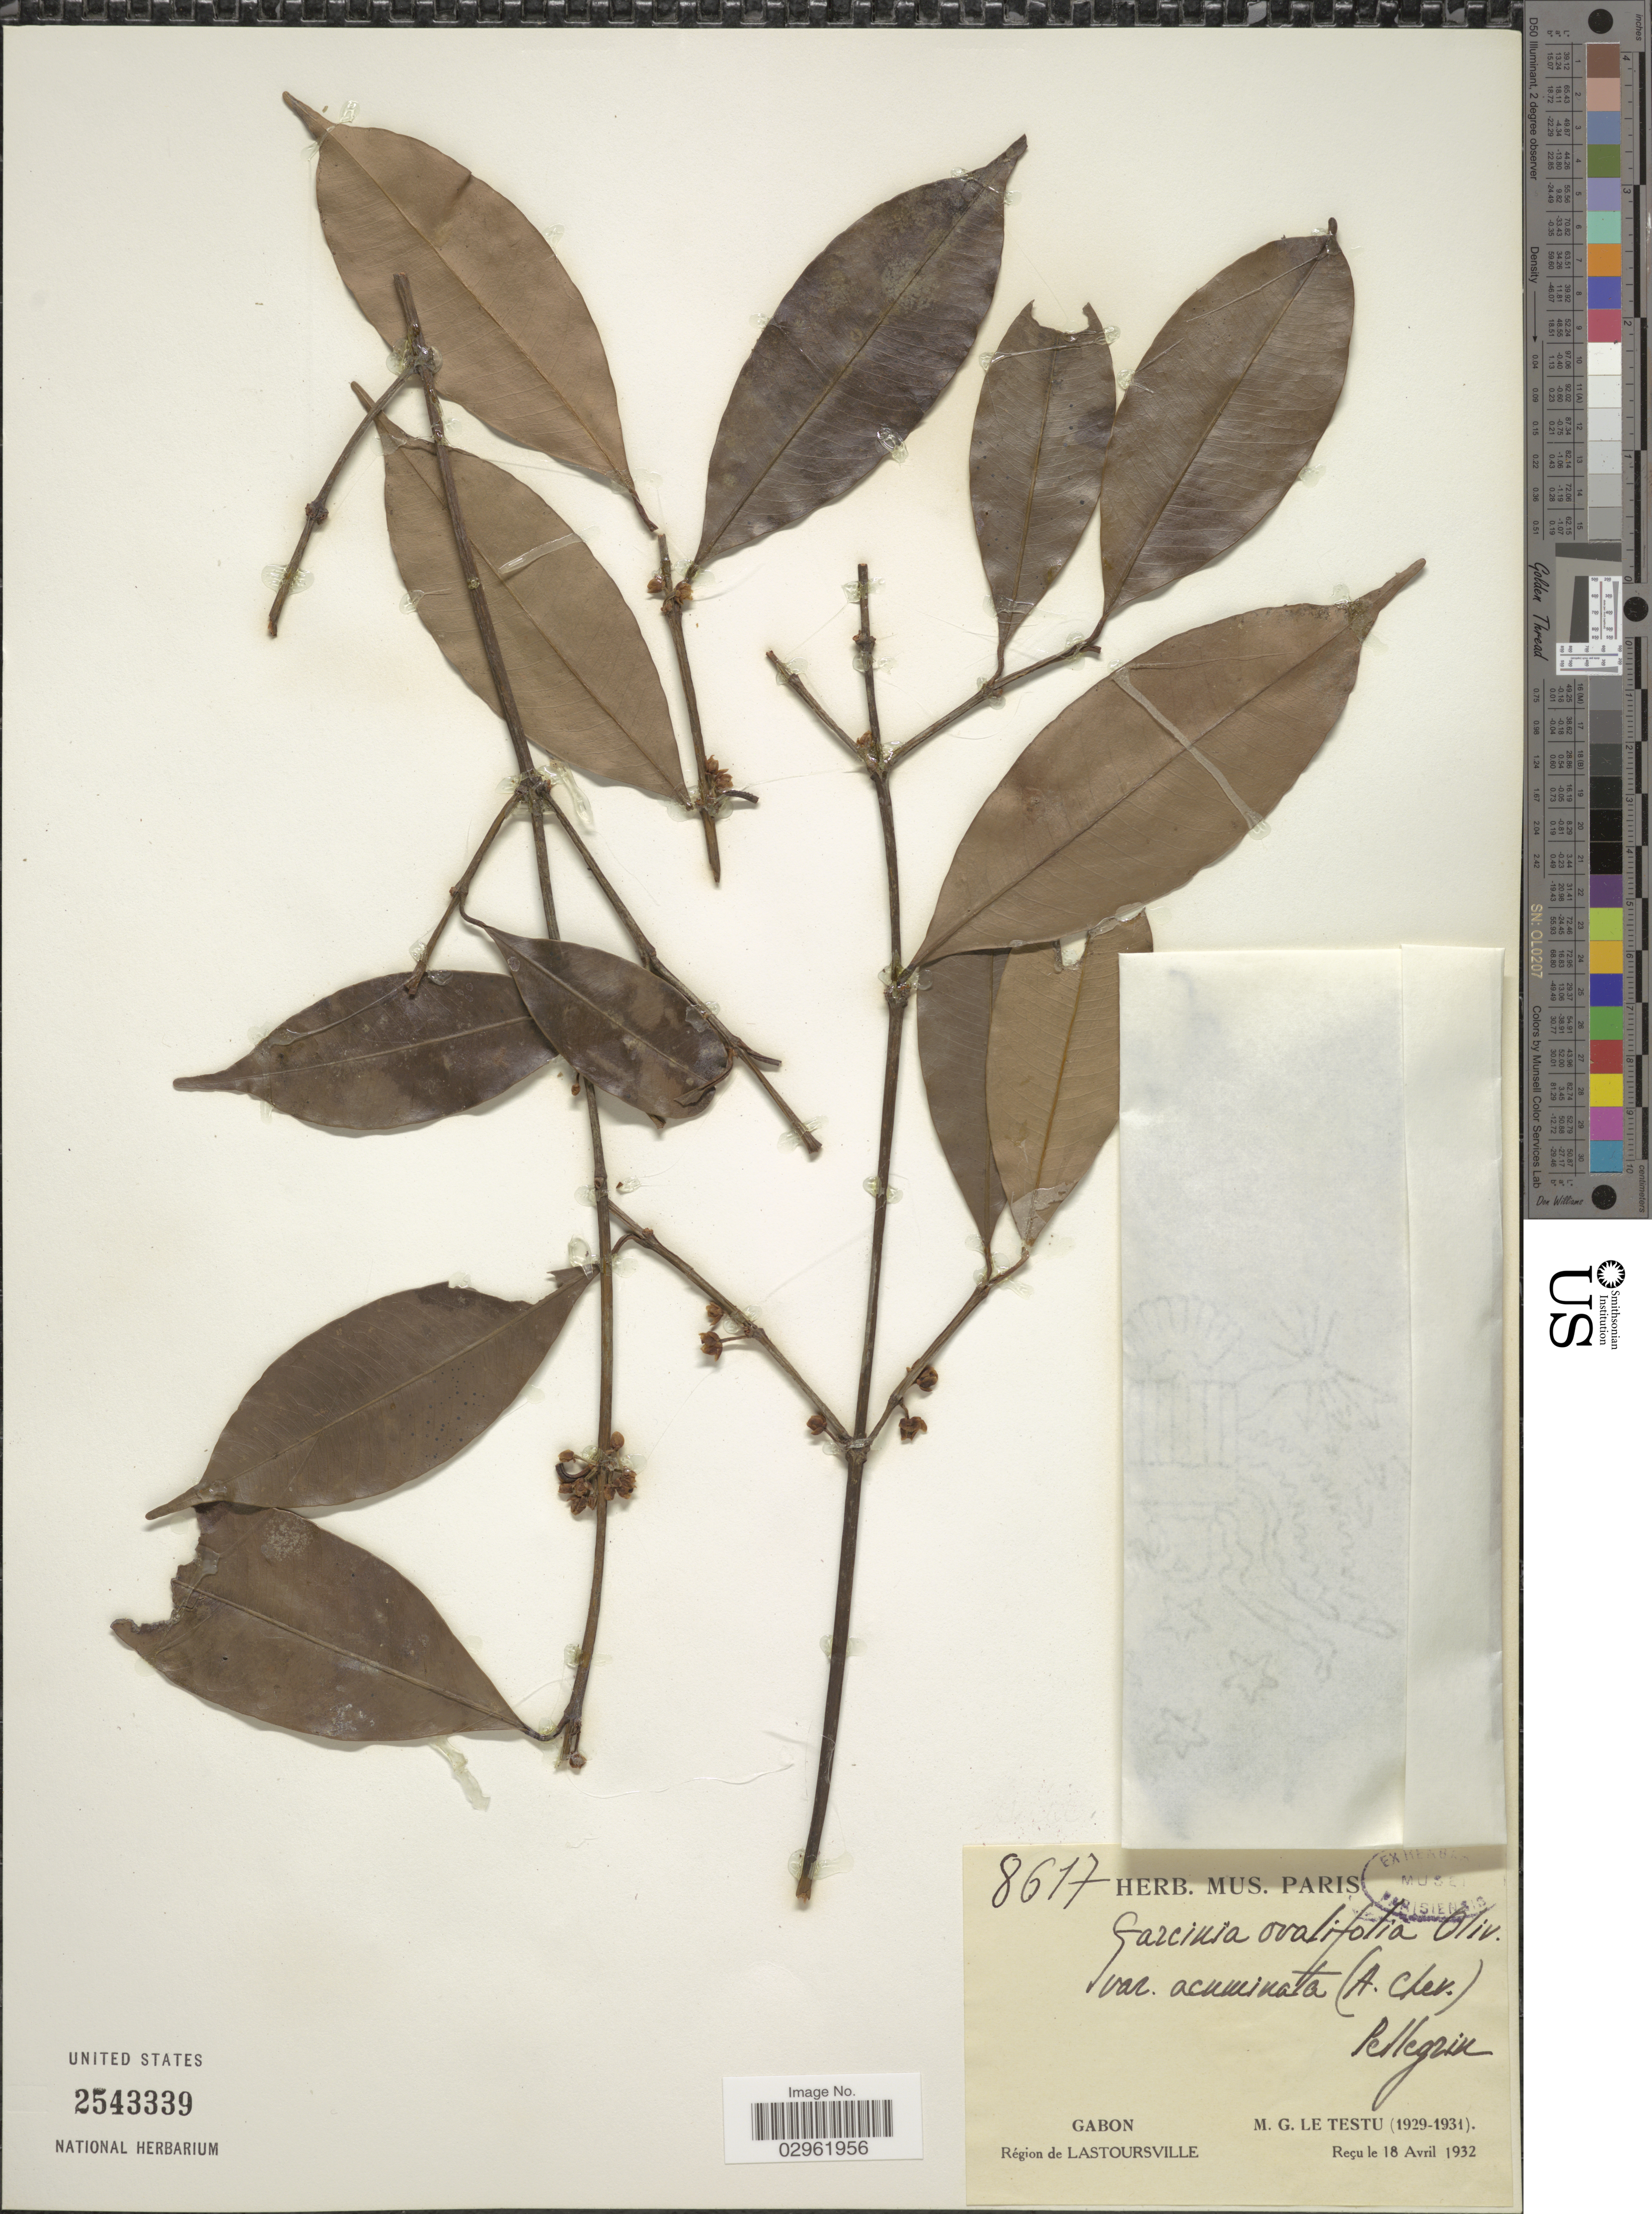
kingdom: Plantae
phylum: Tracheophyta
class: Magnoliopsida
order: Malpighiales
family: Clusiaceae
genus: Garcinia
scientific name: Garcinia ovalifolia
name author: Oliv.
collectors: G. Le Testu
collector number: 8617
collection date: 1929/1931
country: Gabon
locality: Région de Lastoursville.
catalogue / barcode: US 2543339